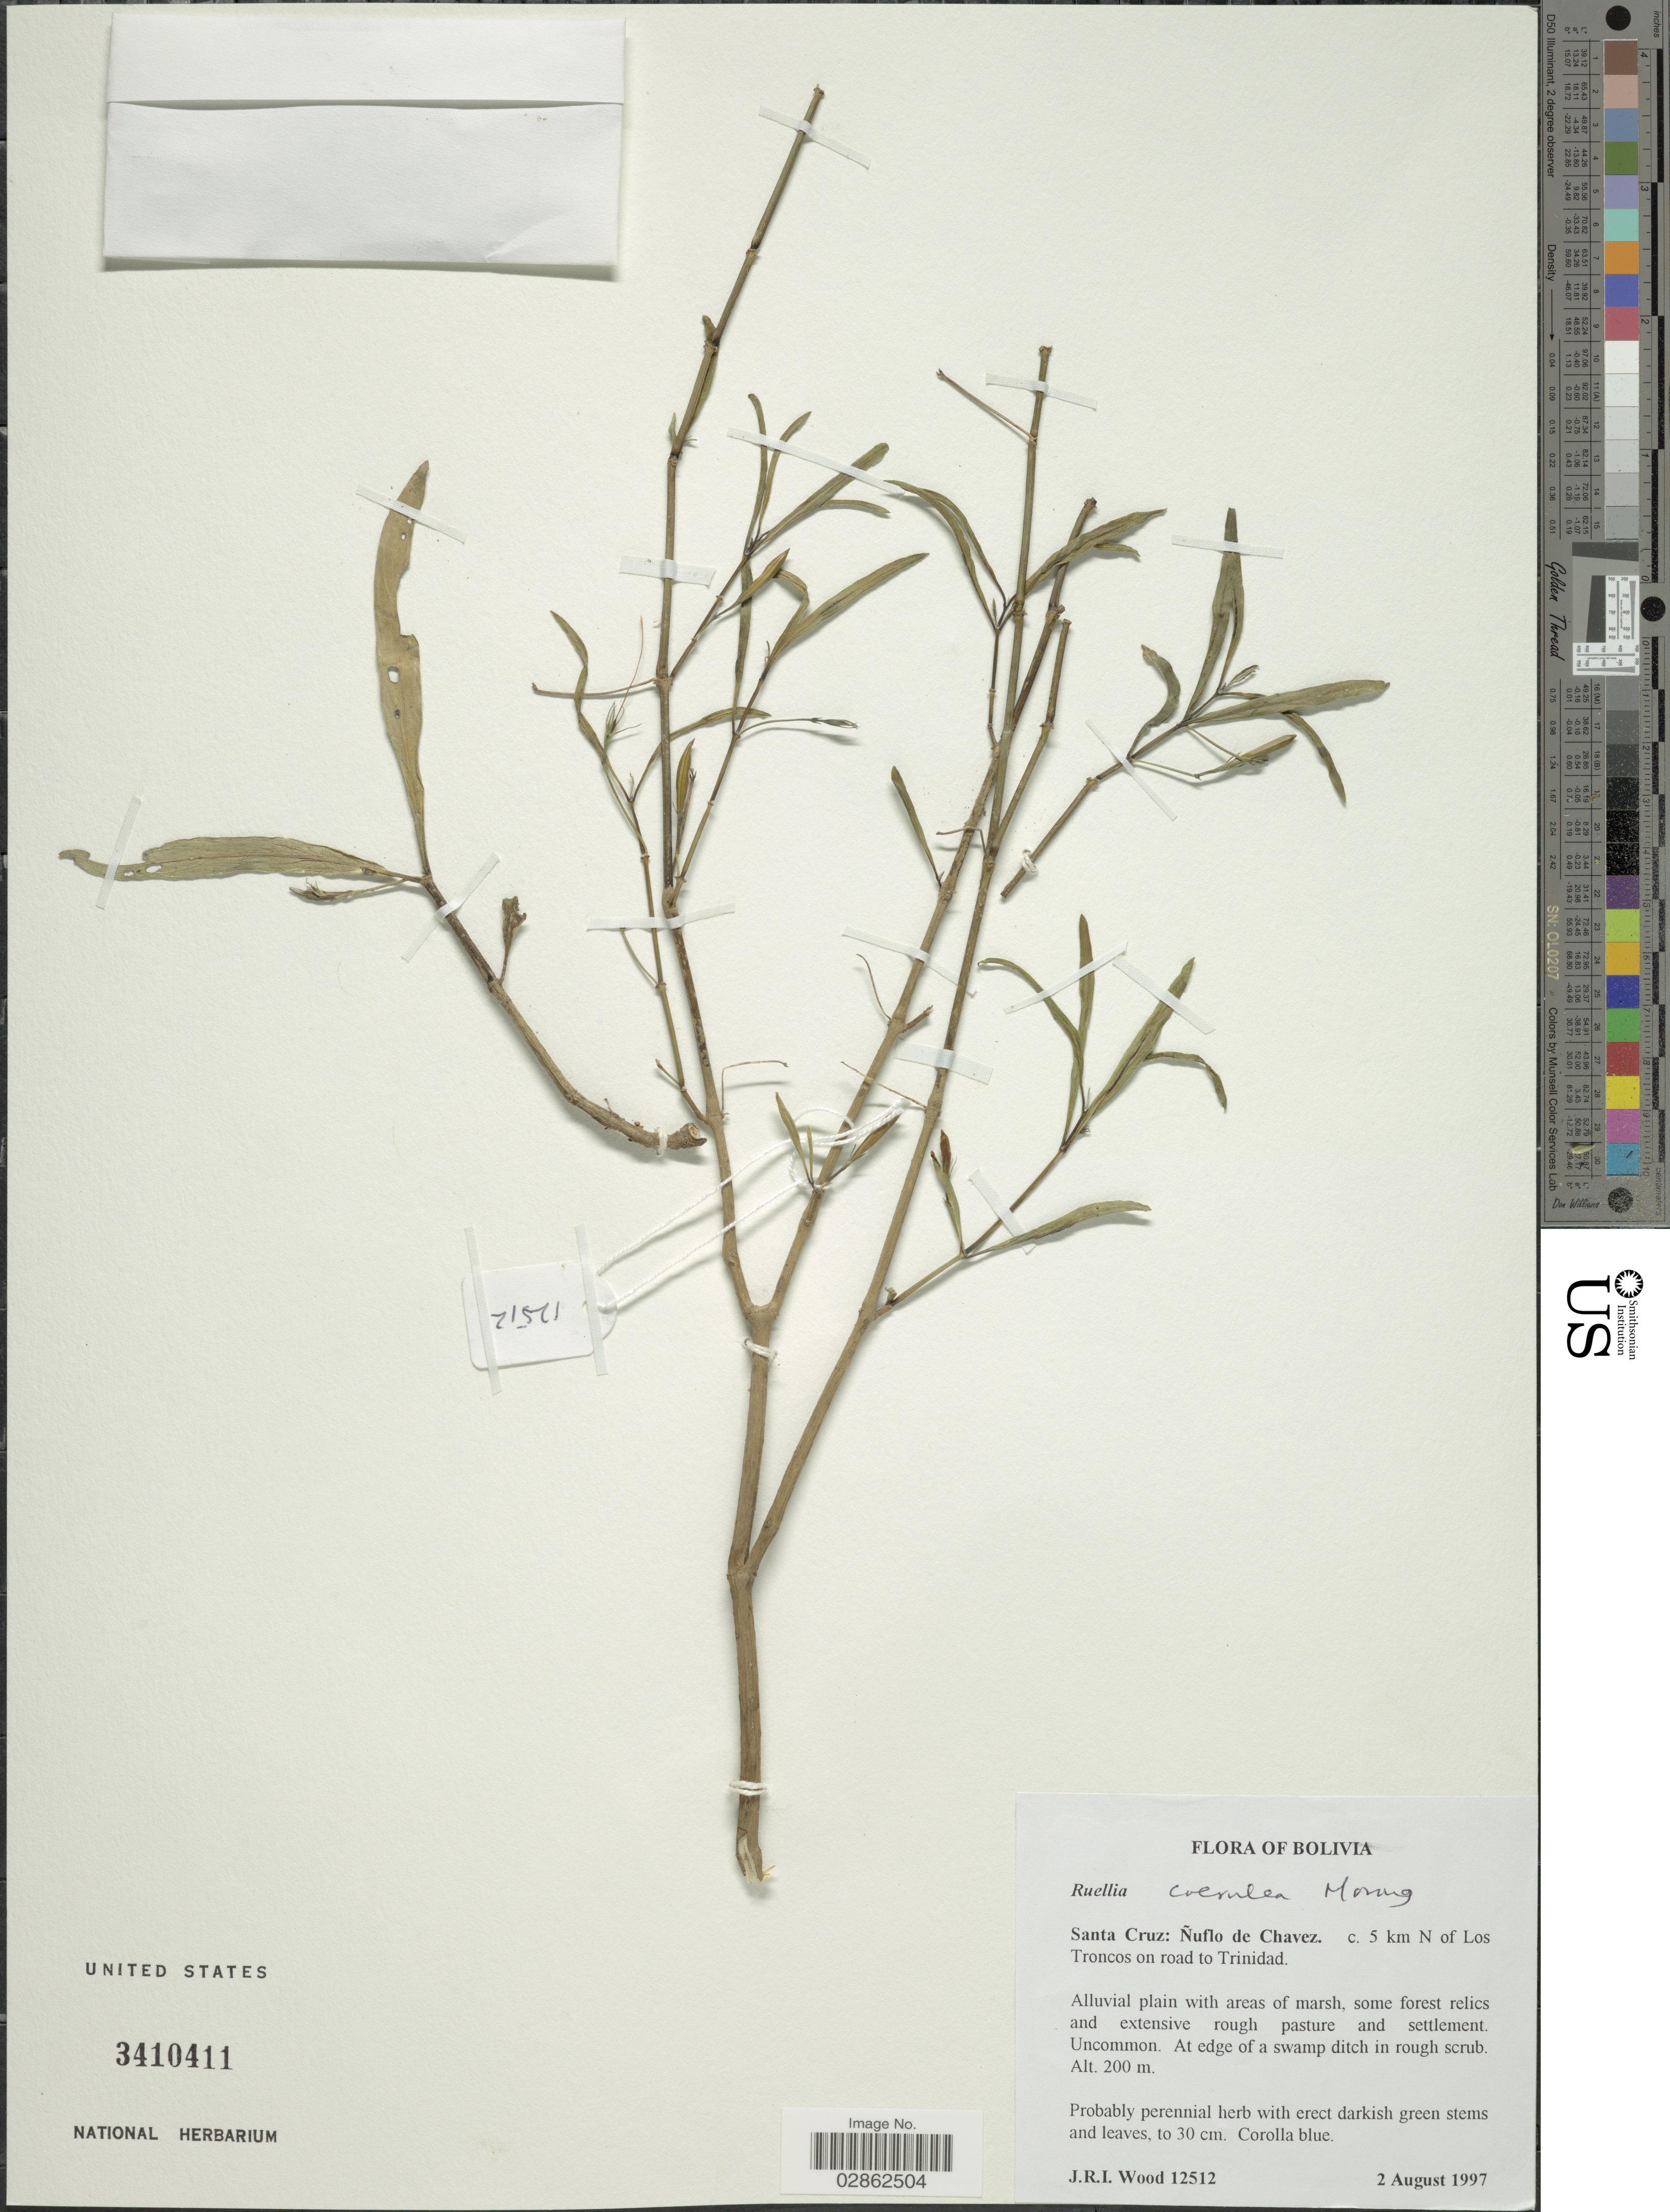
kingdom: Plantae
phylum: Tracheophyta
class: Magnoliopsida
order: Lamiales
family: Acanthaceae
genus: Ruellia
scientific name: Ruellia tweediana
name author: Griseb.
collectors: J. R. I. Wood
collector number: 12512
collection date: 1997-08-02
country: Bolivia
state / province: Santa Cruz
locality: Ñuflo de Chavez. C. 5 km N of Los Troncos on road to Trinidad.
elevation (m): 200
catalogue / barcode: US 3410411